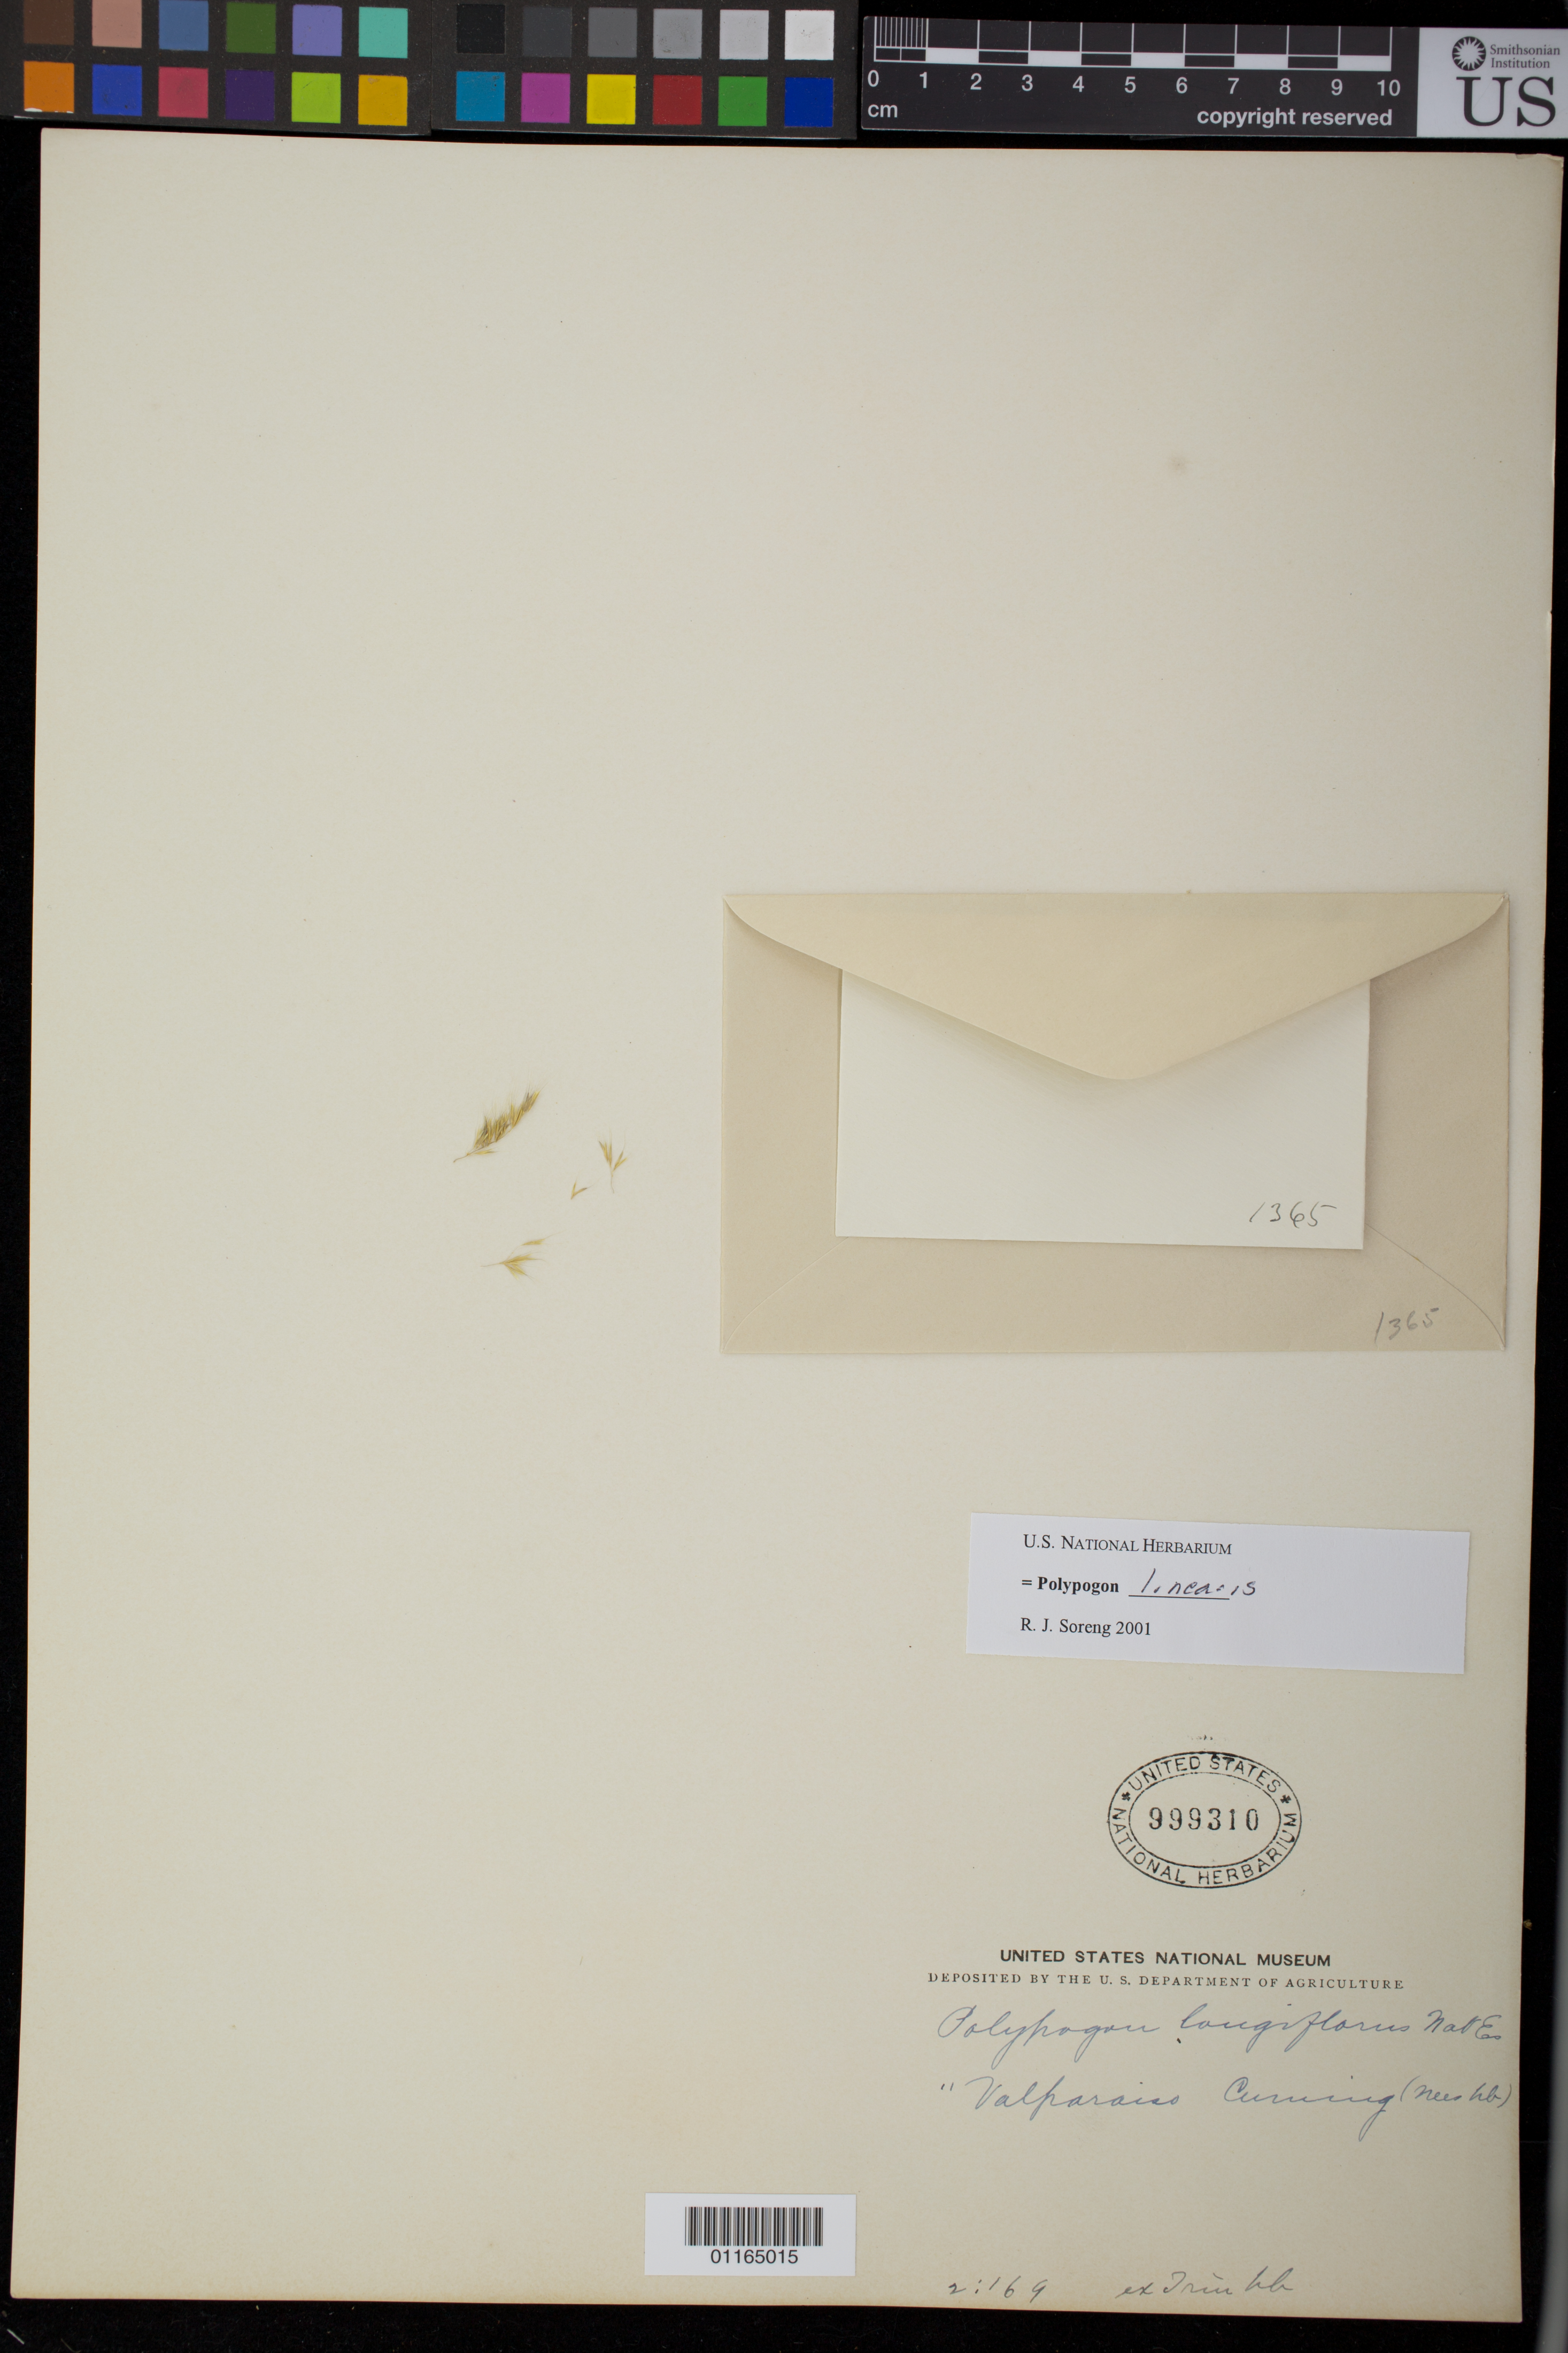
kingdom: Plantae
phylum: Tracheophyta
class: Liliopsida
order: Poales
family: Poaceae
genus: Polypogon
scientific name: Polypogon longiflorus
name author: Nees ex Trin.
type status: Type Collection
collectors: H. Cuming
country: Chile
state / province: Valparaíso (V)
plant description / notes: Fragmentary material of type (?) specimen ex herb. Trinius.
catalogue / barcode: US 999310